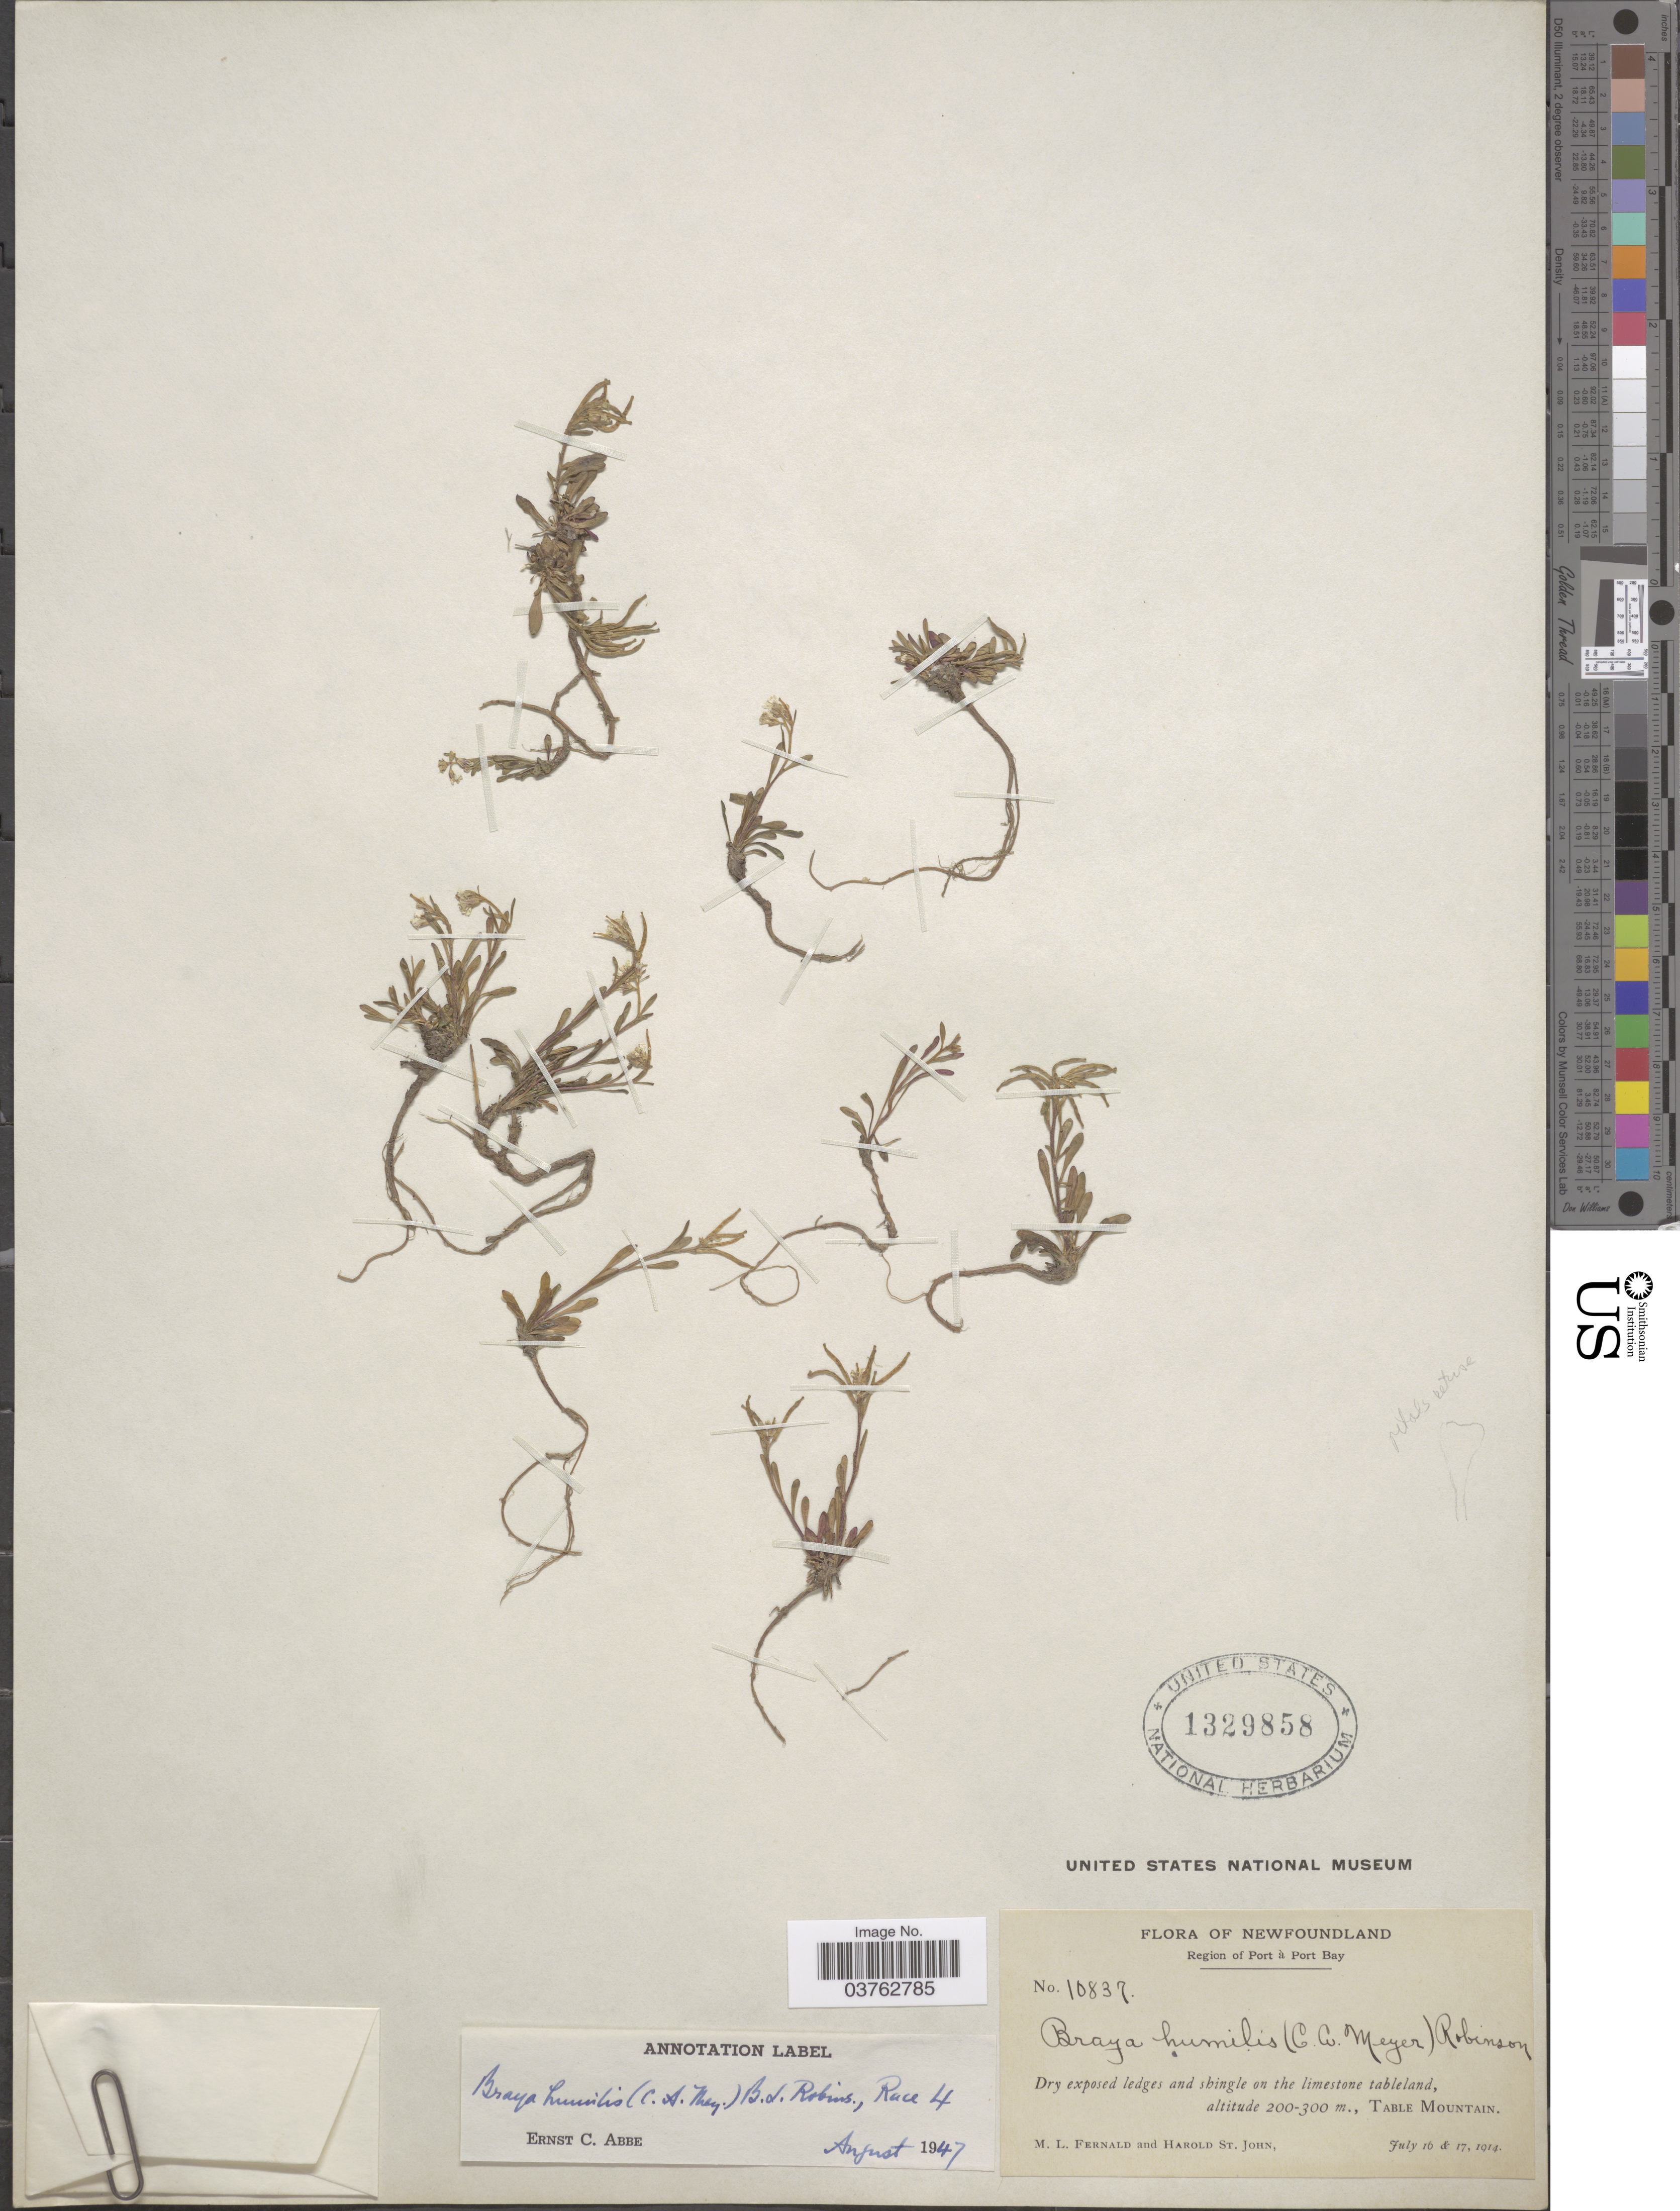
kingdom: Plantae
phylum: Tracheophyta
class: Magnoliopsida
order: Brassicales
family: Brassicaceae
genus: Braya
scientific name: Braya humilis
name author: (C.A. Mey.) B.L. Rob.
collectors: M. L. Fernald & H. St. John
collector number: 10837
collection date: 1914-07-16/1914-07-17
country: Canada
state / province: Newfoundland and Labrador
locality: Region of Port à Port Bay. Table Mountain.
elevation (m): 200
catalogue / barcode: US 1329858